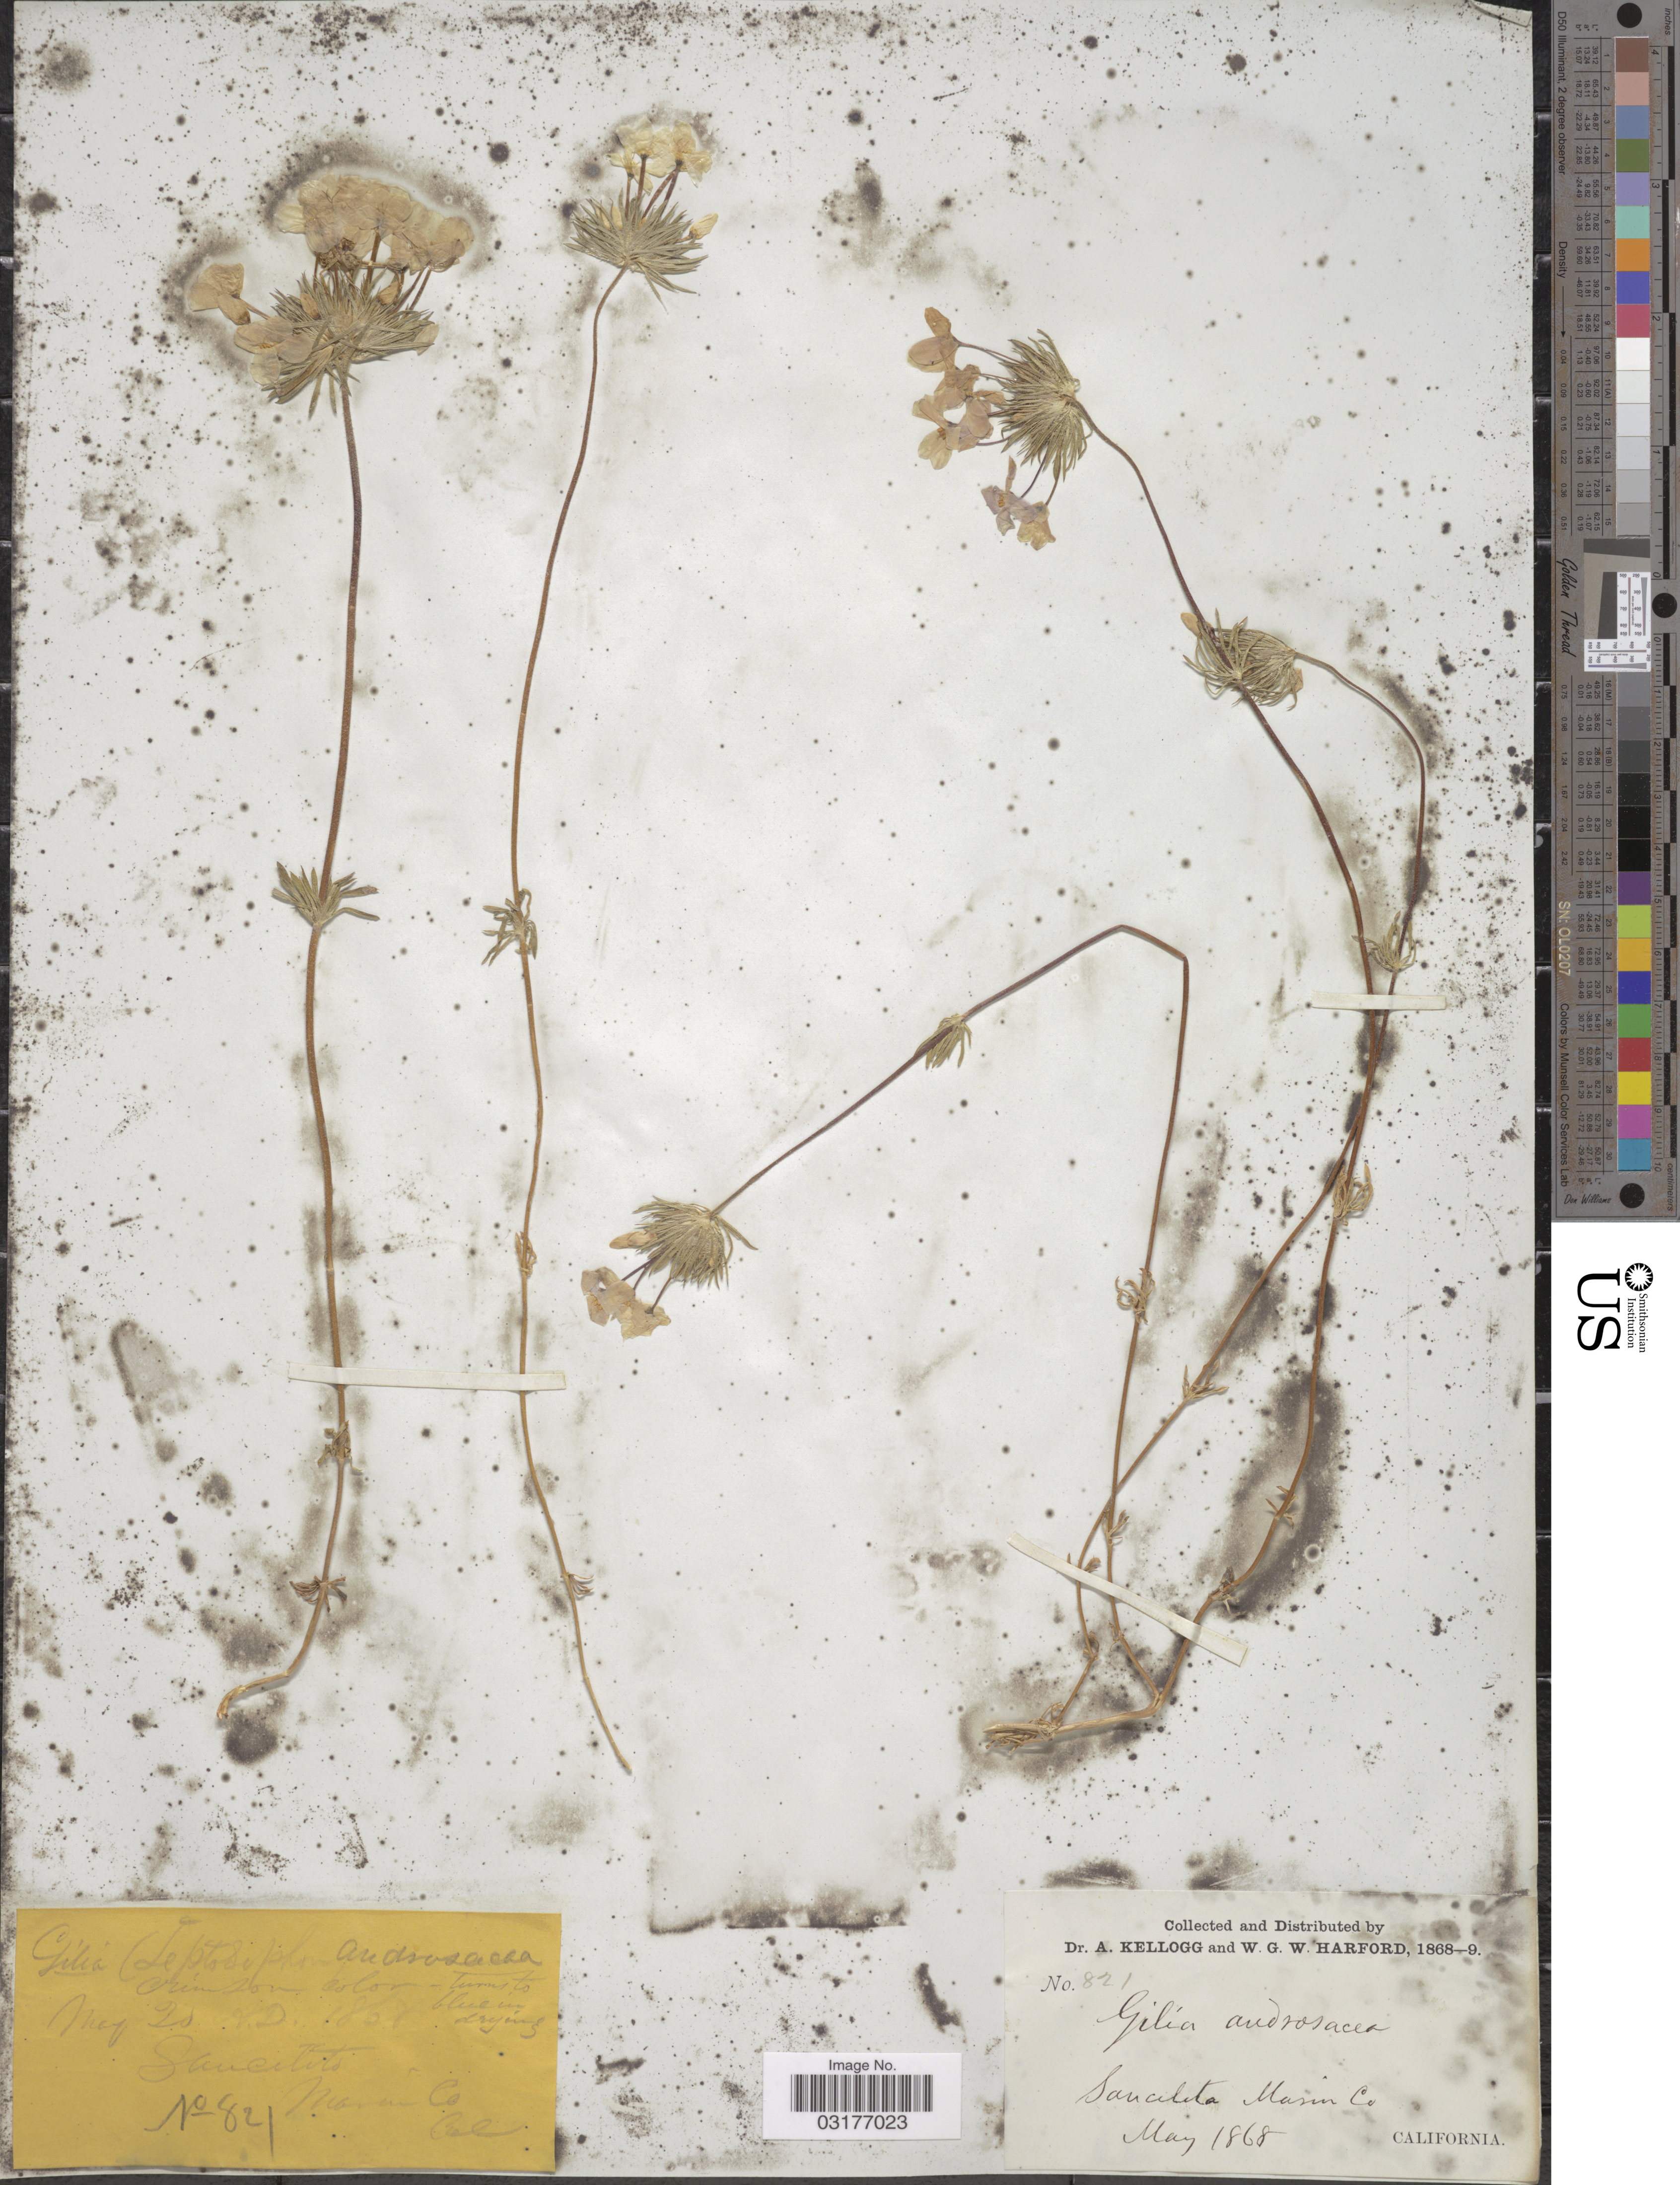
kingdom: Plantae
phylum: Tracheophyta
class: Magnoliopsida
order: Ericales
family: Polemoniaceae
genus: Leptosiphon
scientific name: Leptosiphon androsaceus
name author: Benth.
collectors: A. Kellogg & W. G. W. Harford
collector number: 821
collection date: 1868-05-20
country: United States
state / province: California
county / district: Marin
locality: Saucilito Masin Co.